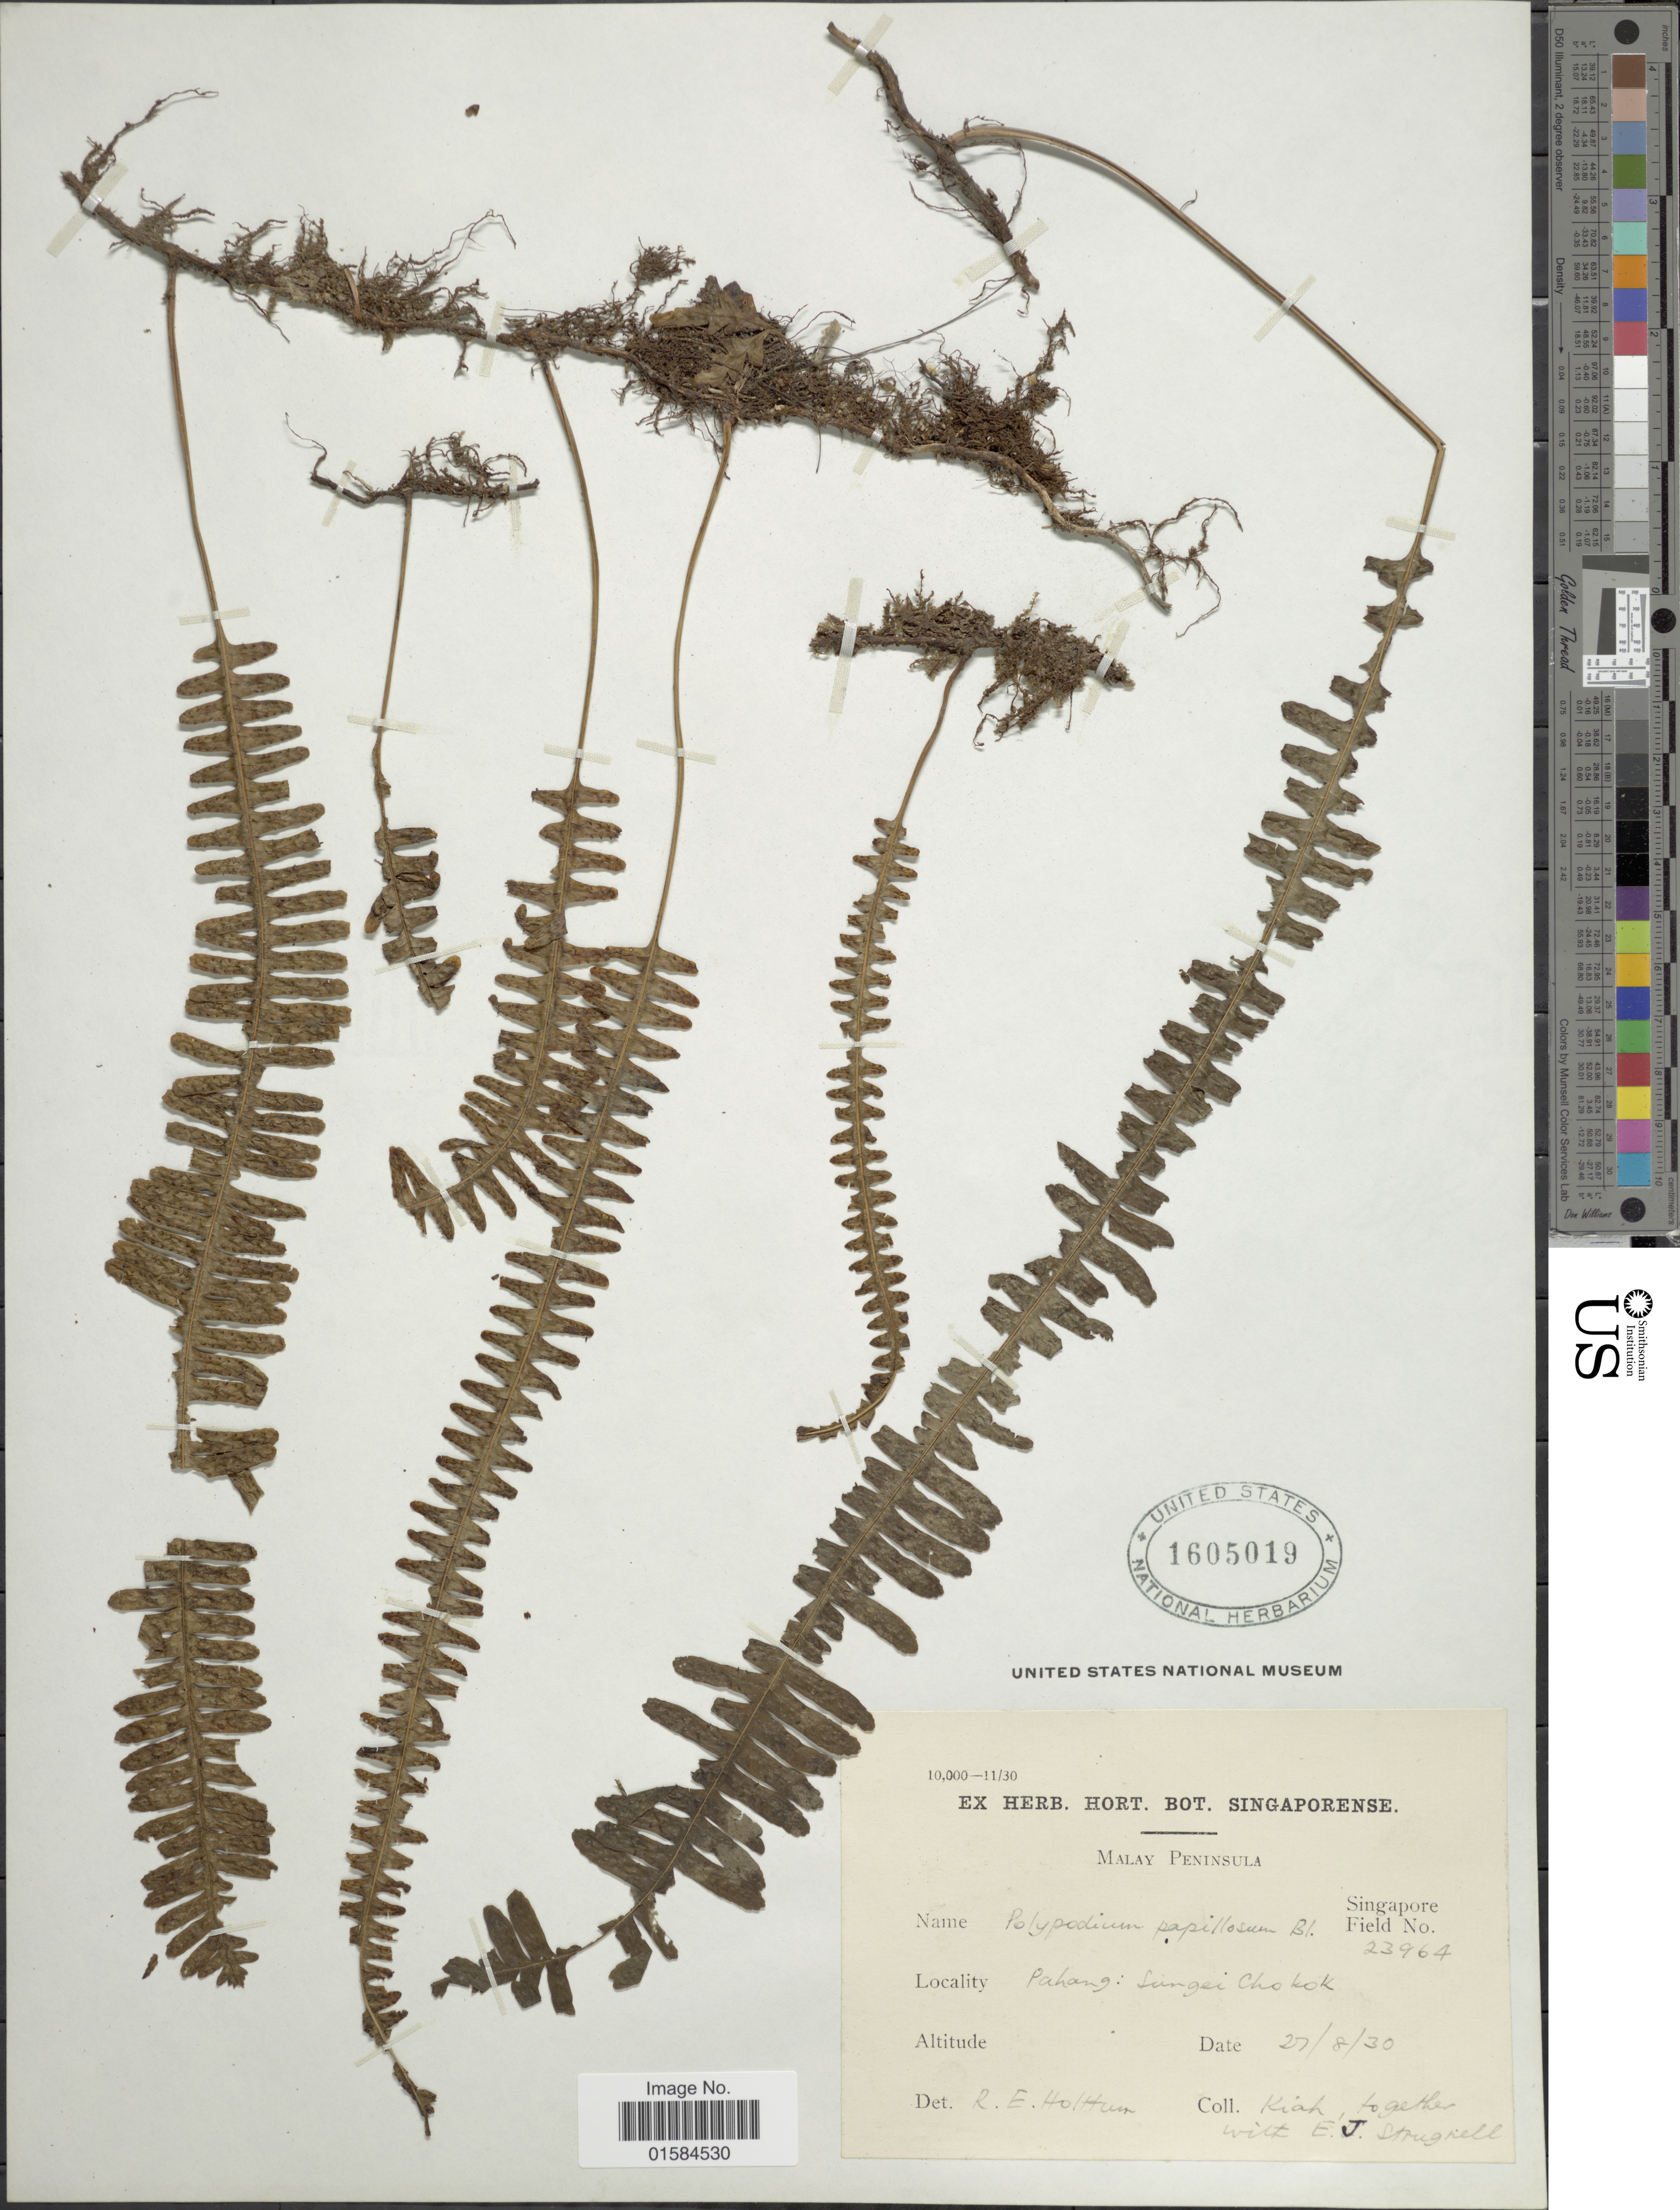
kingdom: Plantae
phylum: Tracheophyta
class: Polypodiopsida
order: Polypodiales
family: Polypodiaceae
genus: Thylacopteris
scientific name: Thylacopteris papillosa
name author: (Blume) Kunze ex J. Sm.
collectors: -. Kiah & E. Strugnell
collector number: Singapore Field 23964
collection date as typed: Transcribed d/m/y: 27/8/30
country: Malaysia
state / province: Pahang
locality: Malay Peninsula, Pahang, Sungei Chokok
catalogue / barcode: US 1605019